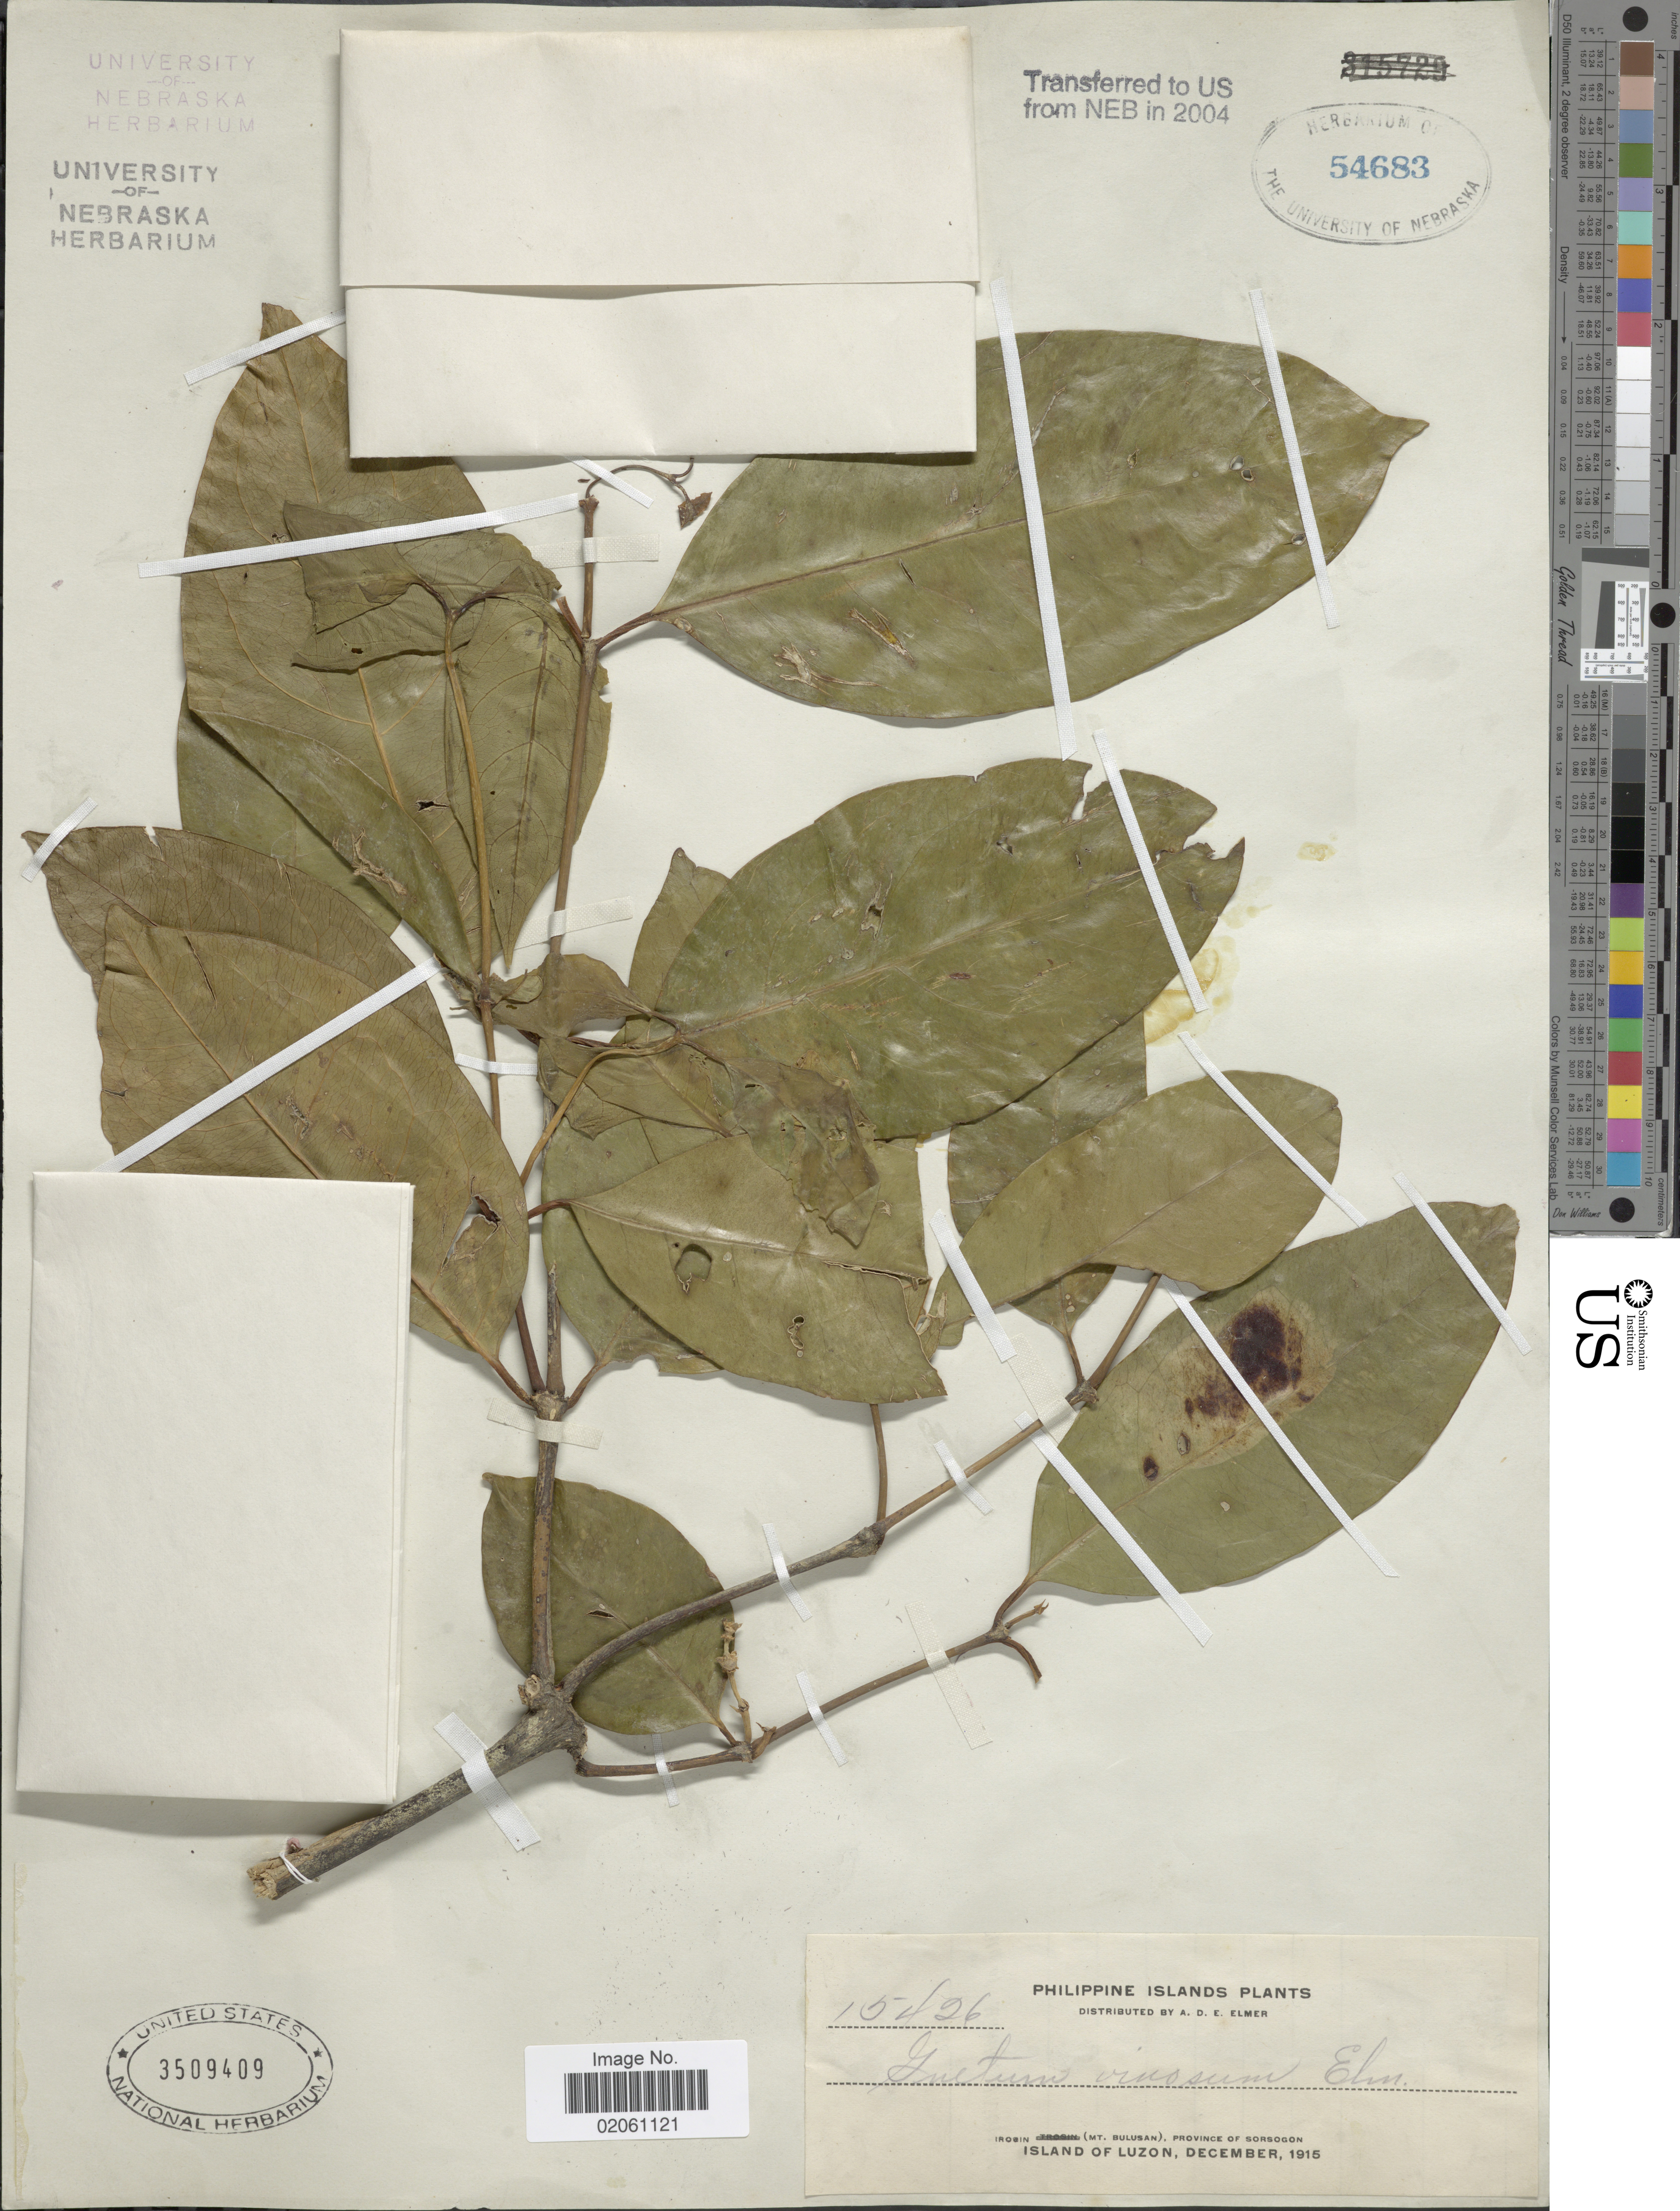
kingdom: Plantae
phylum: Tracheophyta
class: Gnetopsida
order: Gnetales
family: Gnetaceae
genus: Gnetum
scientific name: Gnetum gnemon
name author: L.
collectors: A. D. E. Elmer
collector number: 15426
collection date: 1916-12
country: Philippines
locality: Irosin (Mt. Bulusan), Province of Sorsogon, Island of Luzon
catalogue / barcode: US 3509409